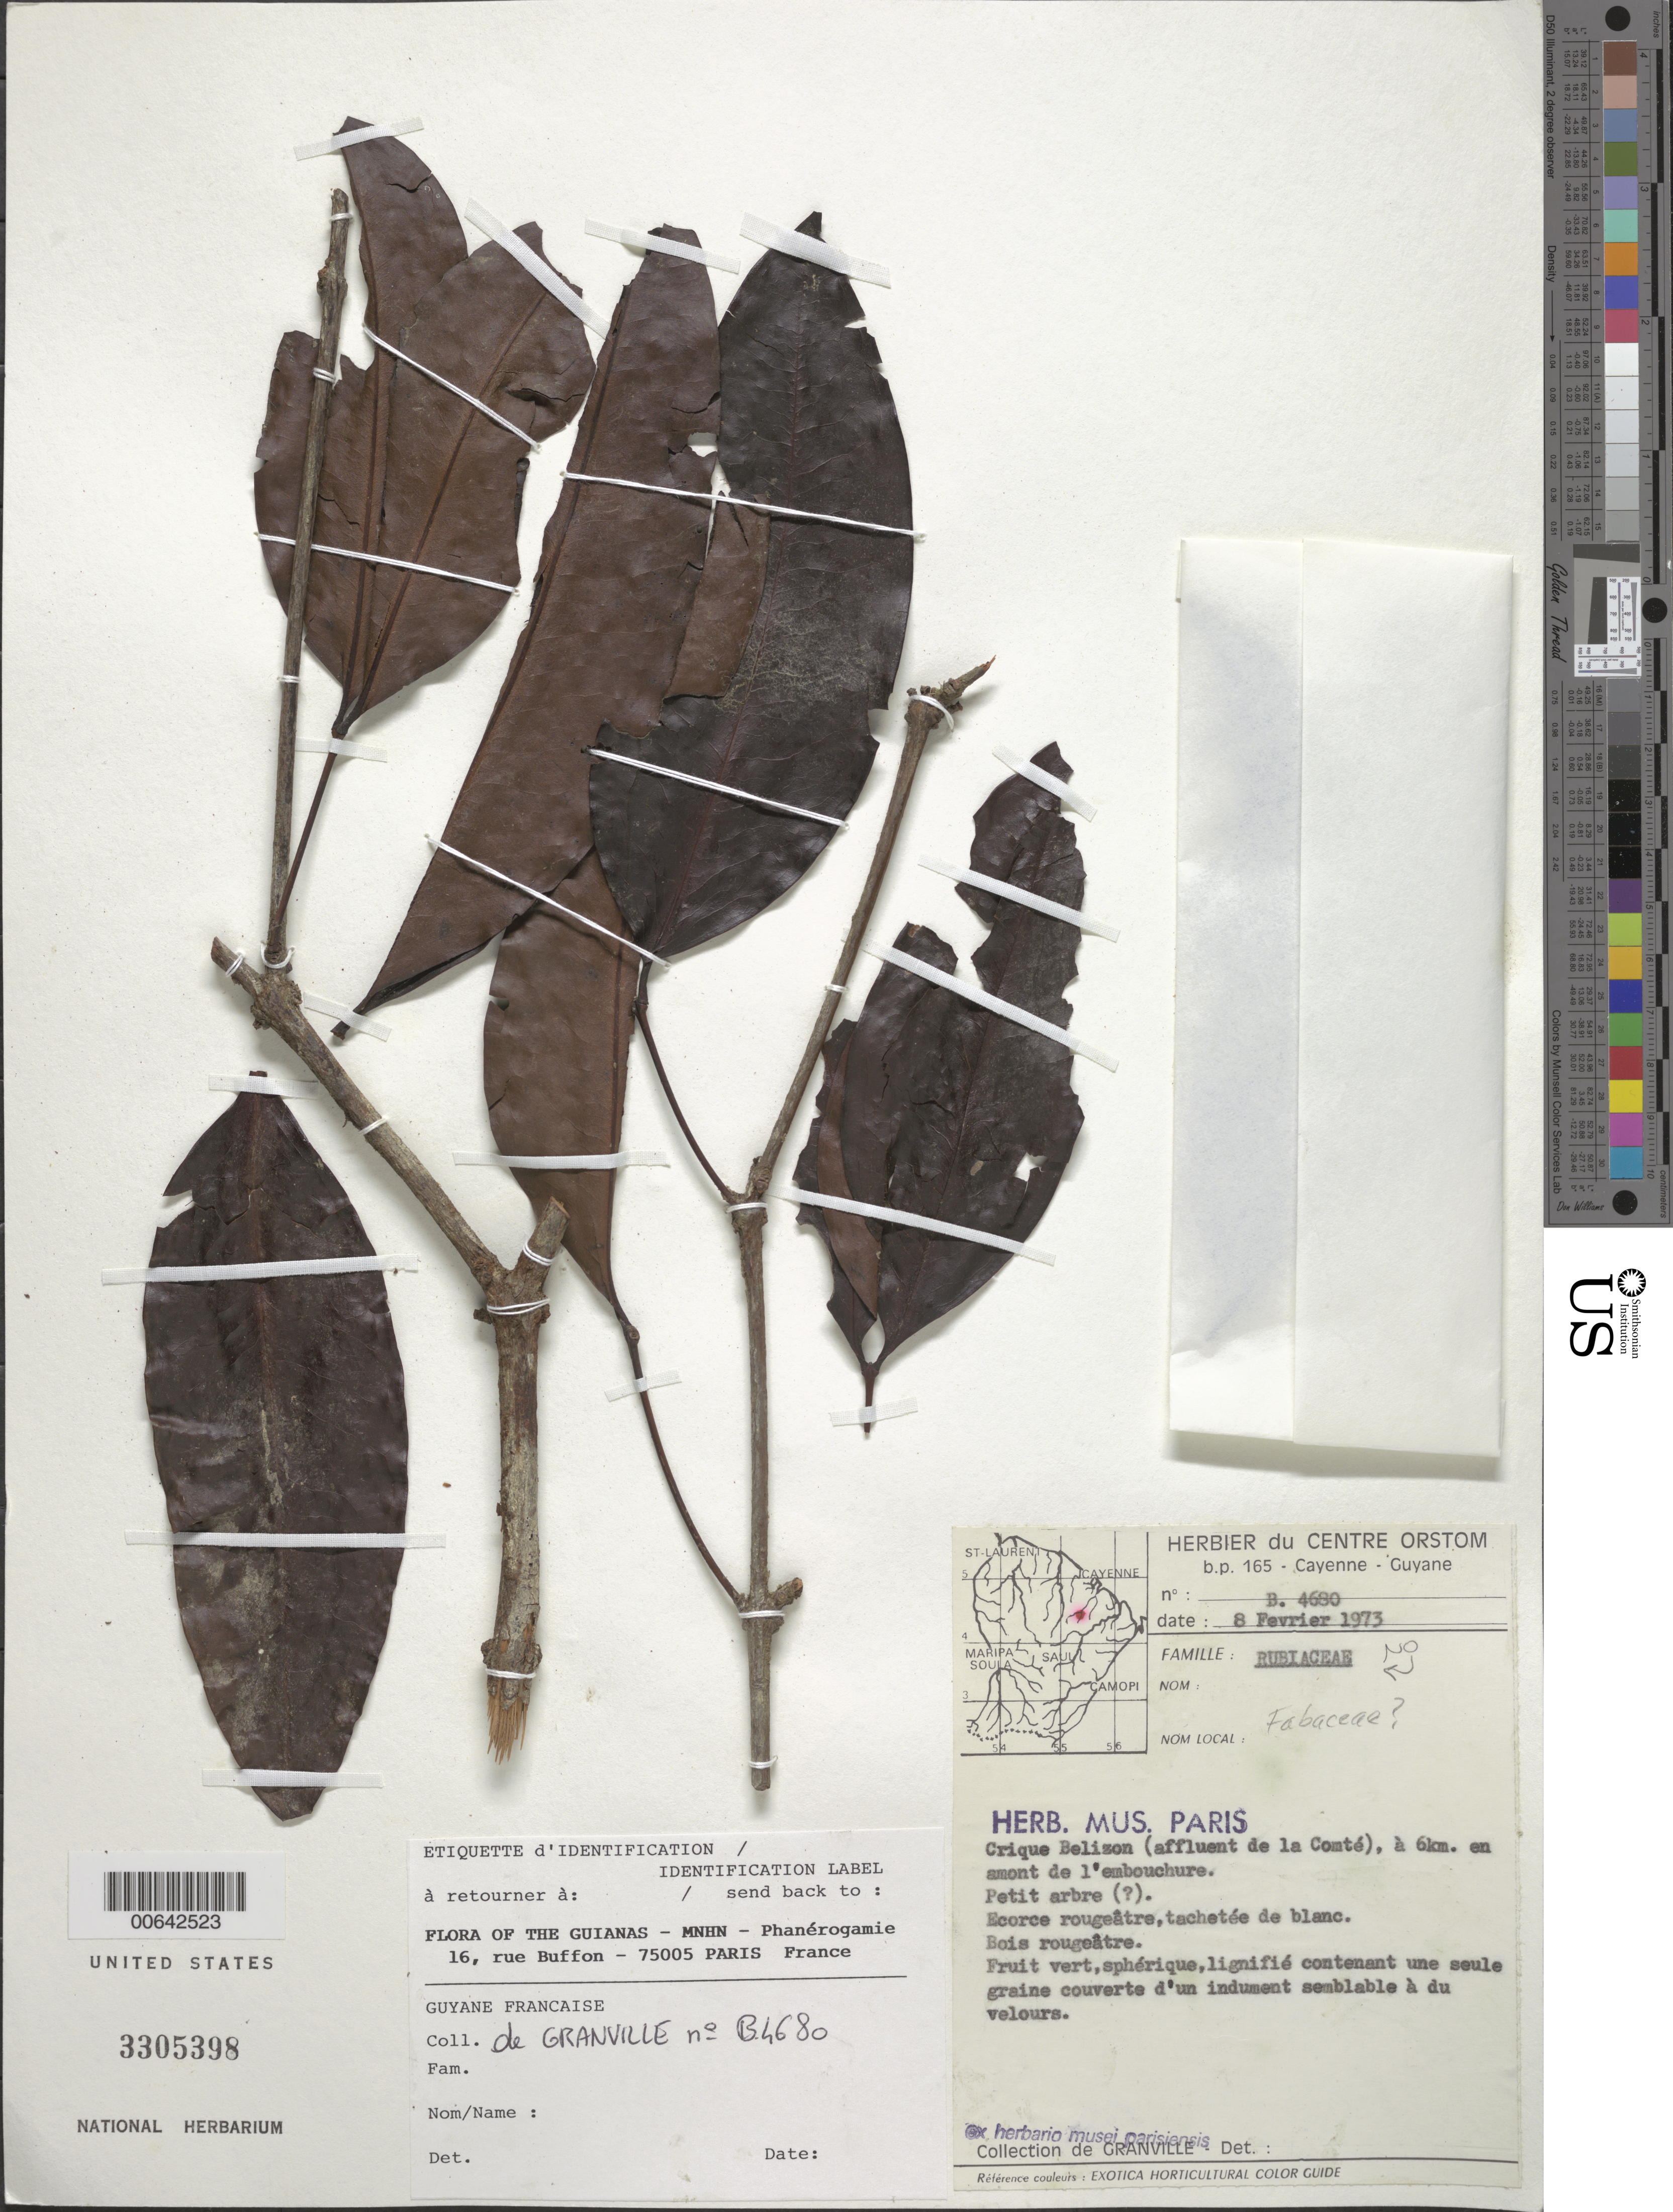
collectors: J.-J. de Granville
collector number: B 4680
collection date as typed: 8-Feb-73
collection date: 1973-02-08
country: French Guiana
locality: Crique Belizon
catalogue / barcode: US 3305398